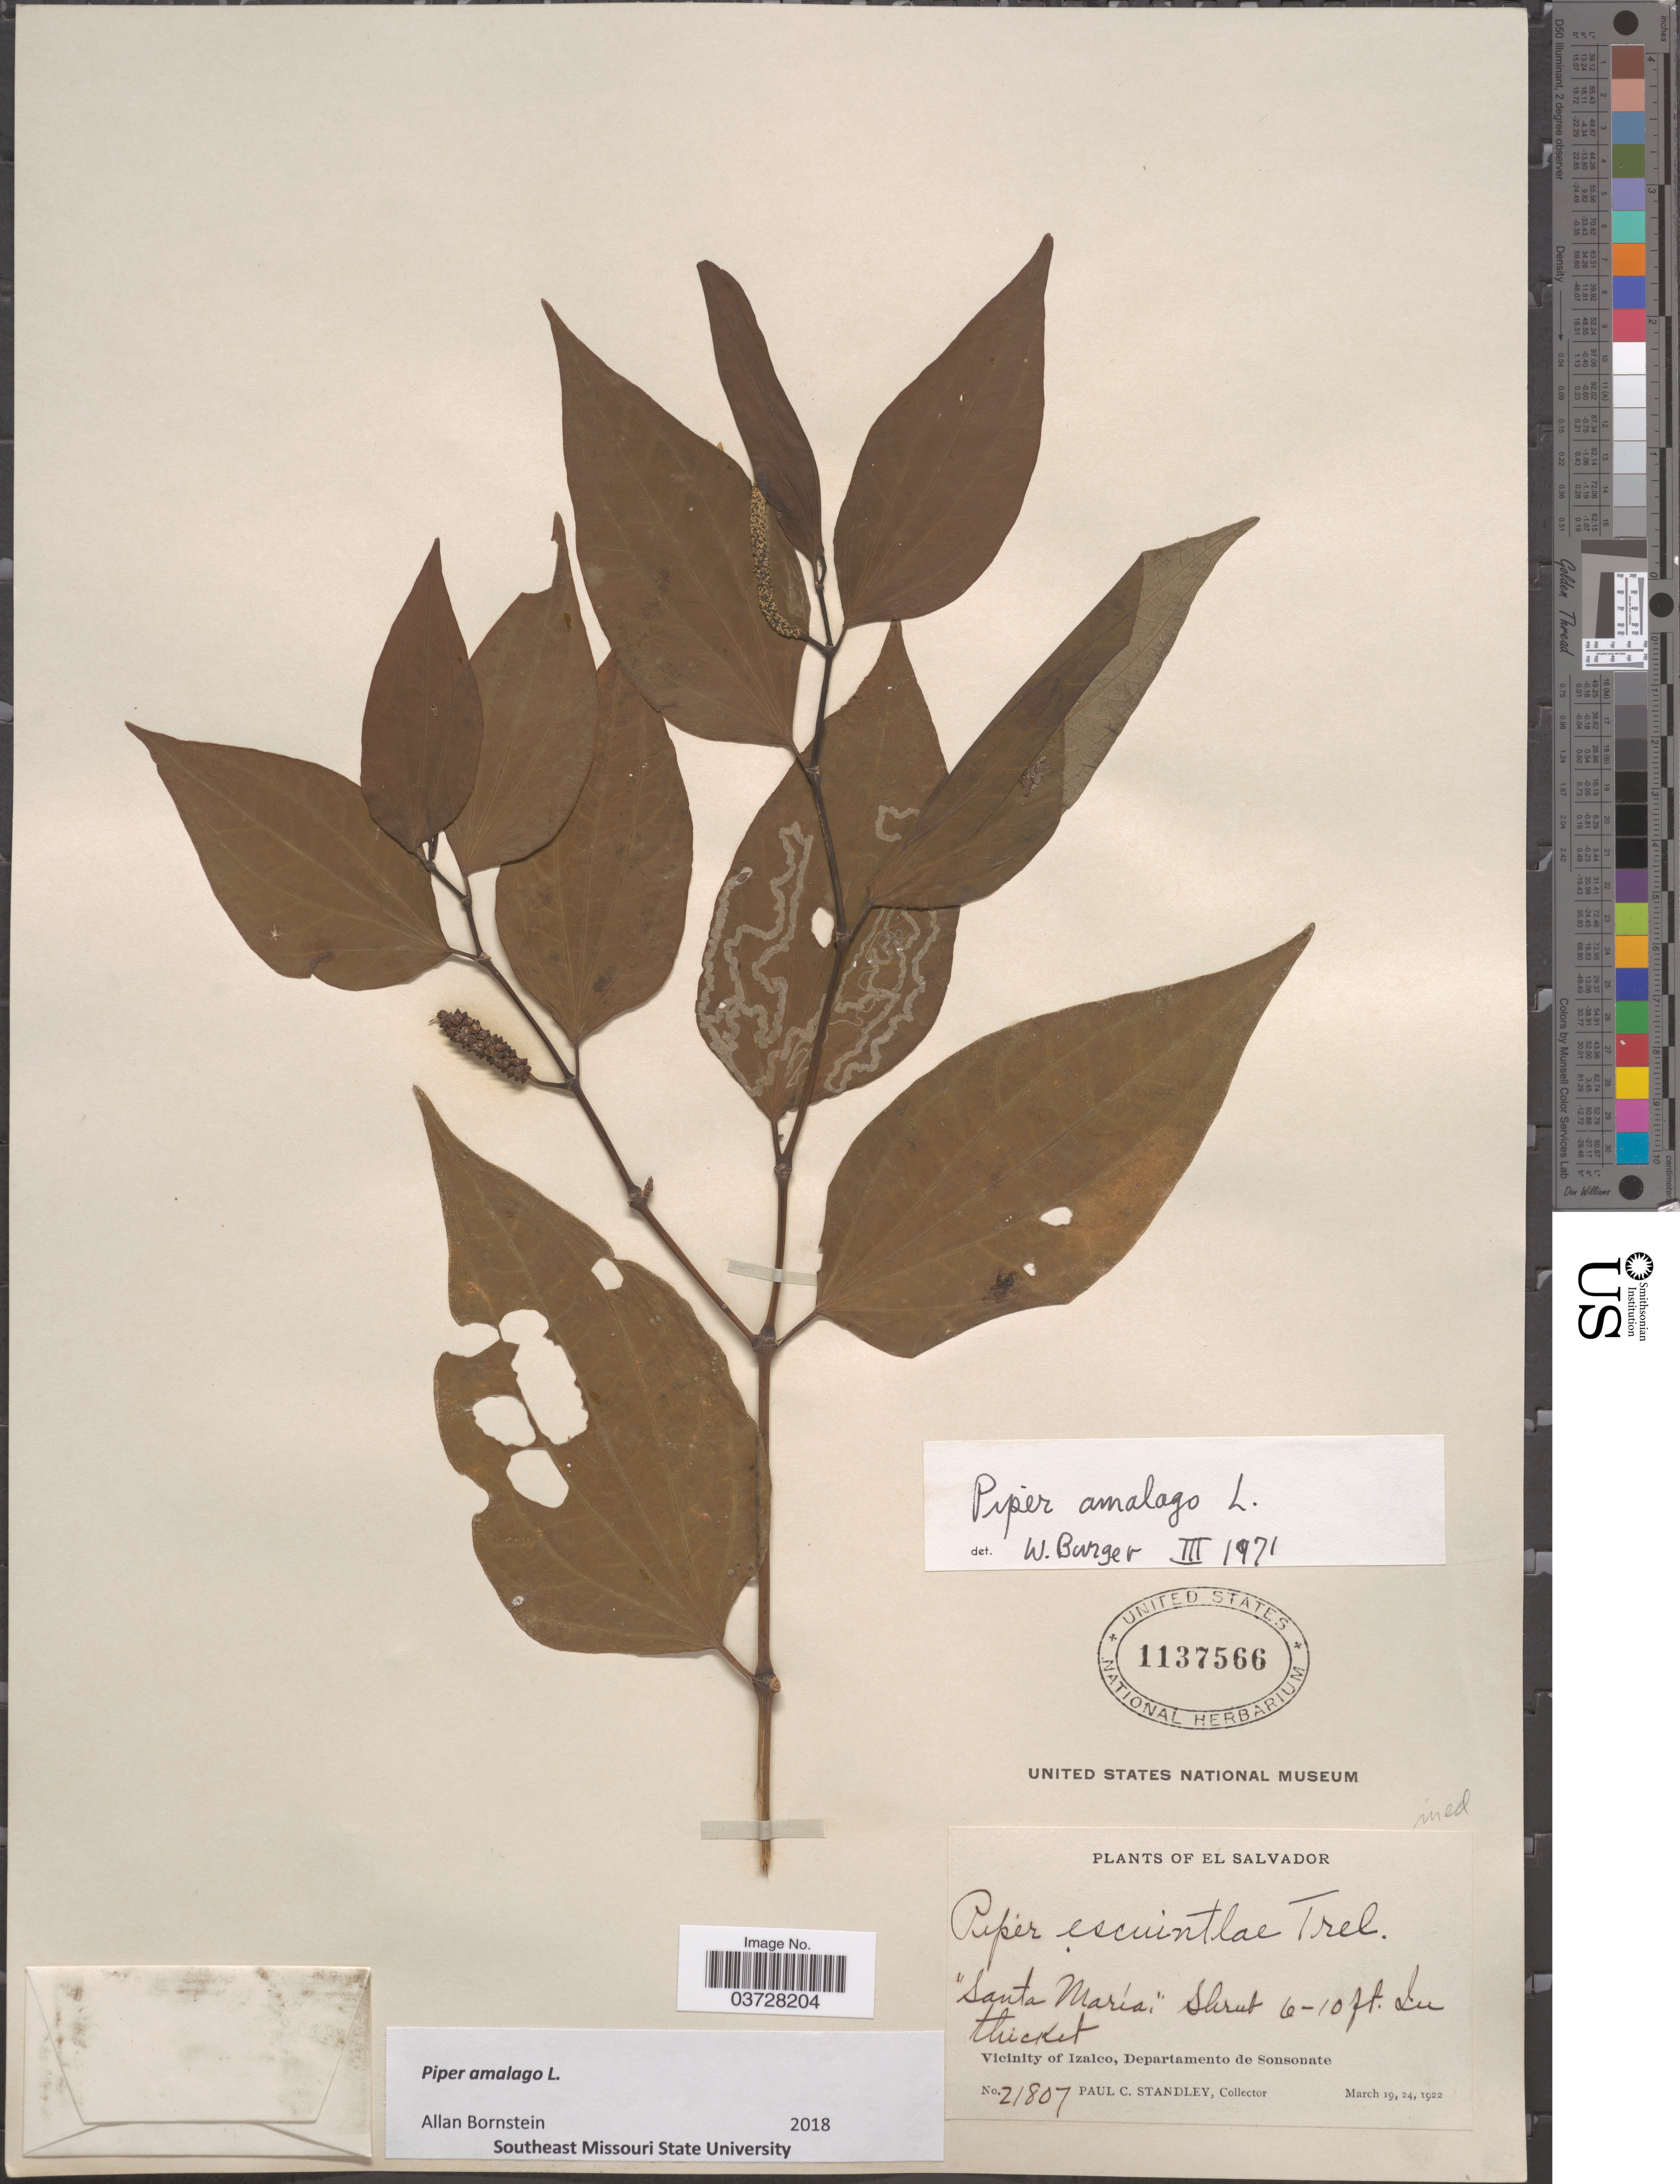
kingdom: Plantae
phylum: Tracheophyta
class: Magnoliopsida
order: Piperales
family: Piperaceae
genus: Piper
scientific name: Piper amalago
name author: L.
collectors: P. C. Standley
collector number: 21807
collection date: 1922-03-19/1922-03-24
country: El Salvador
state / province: Sonsonate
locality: Vicinity of Izalco, Departamento de Sonsonate.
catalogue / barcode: US 1137566